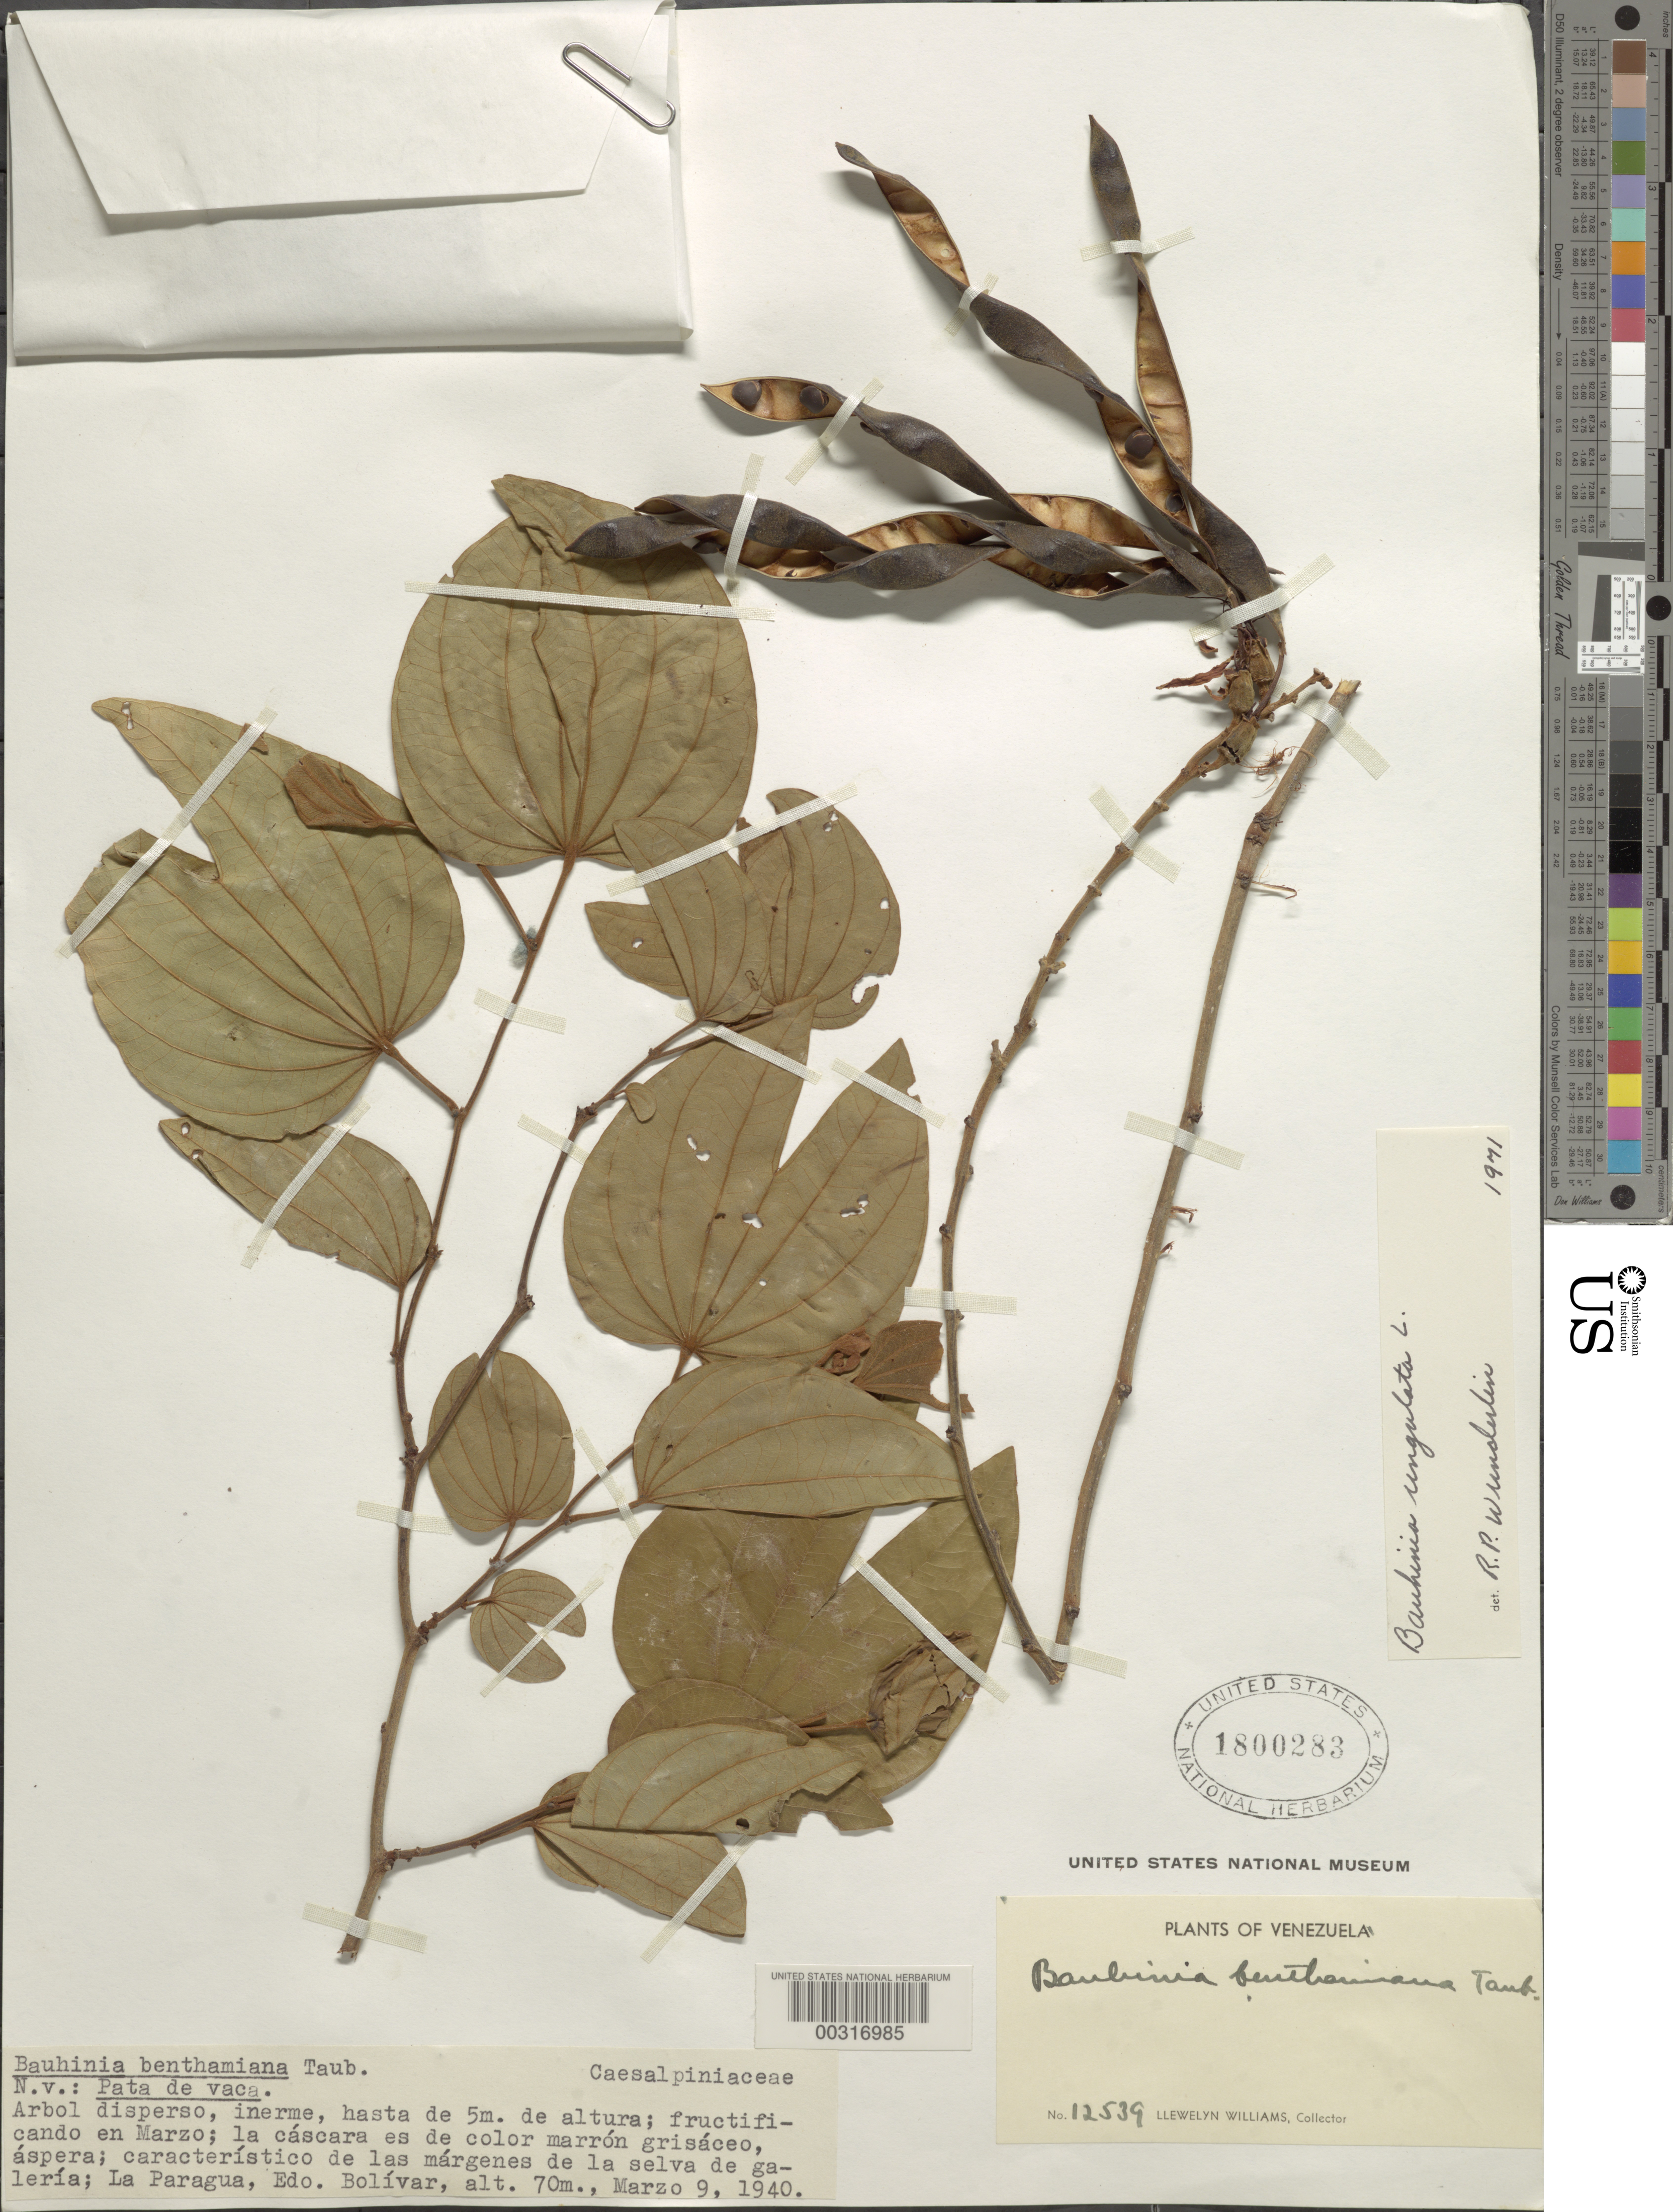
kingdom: Plantae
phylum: Tracheophyta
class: Magnoliopsida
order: Fabales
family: Fabaceae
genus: Bauhinia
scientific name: Bauhinia ungulata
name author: L.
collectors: Ll. Williams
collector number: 12539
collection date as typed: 09 Mar 1940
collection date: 1940-03-09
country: Venezuela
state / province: Bolivar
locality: La paragua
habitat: Gallery forest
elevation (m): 70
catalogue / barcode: US 1800283